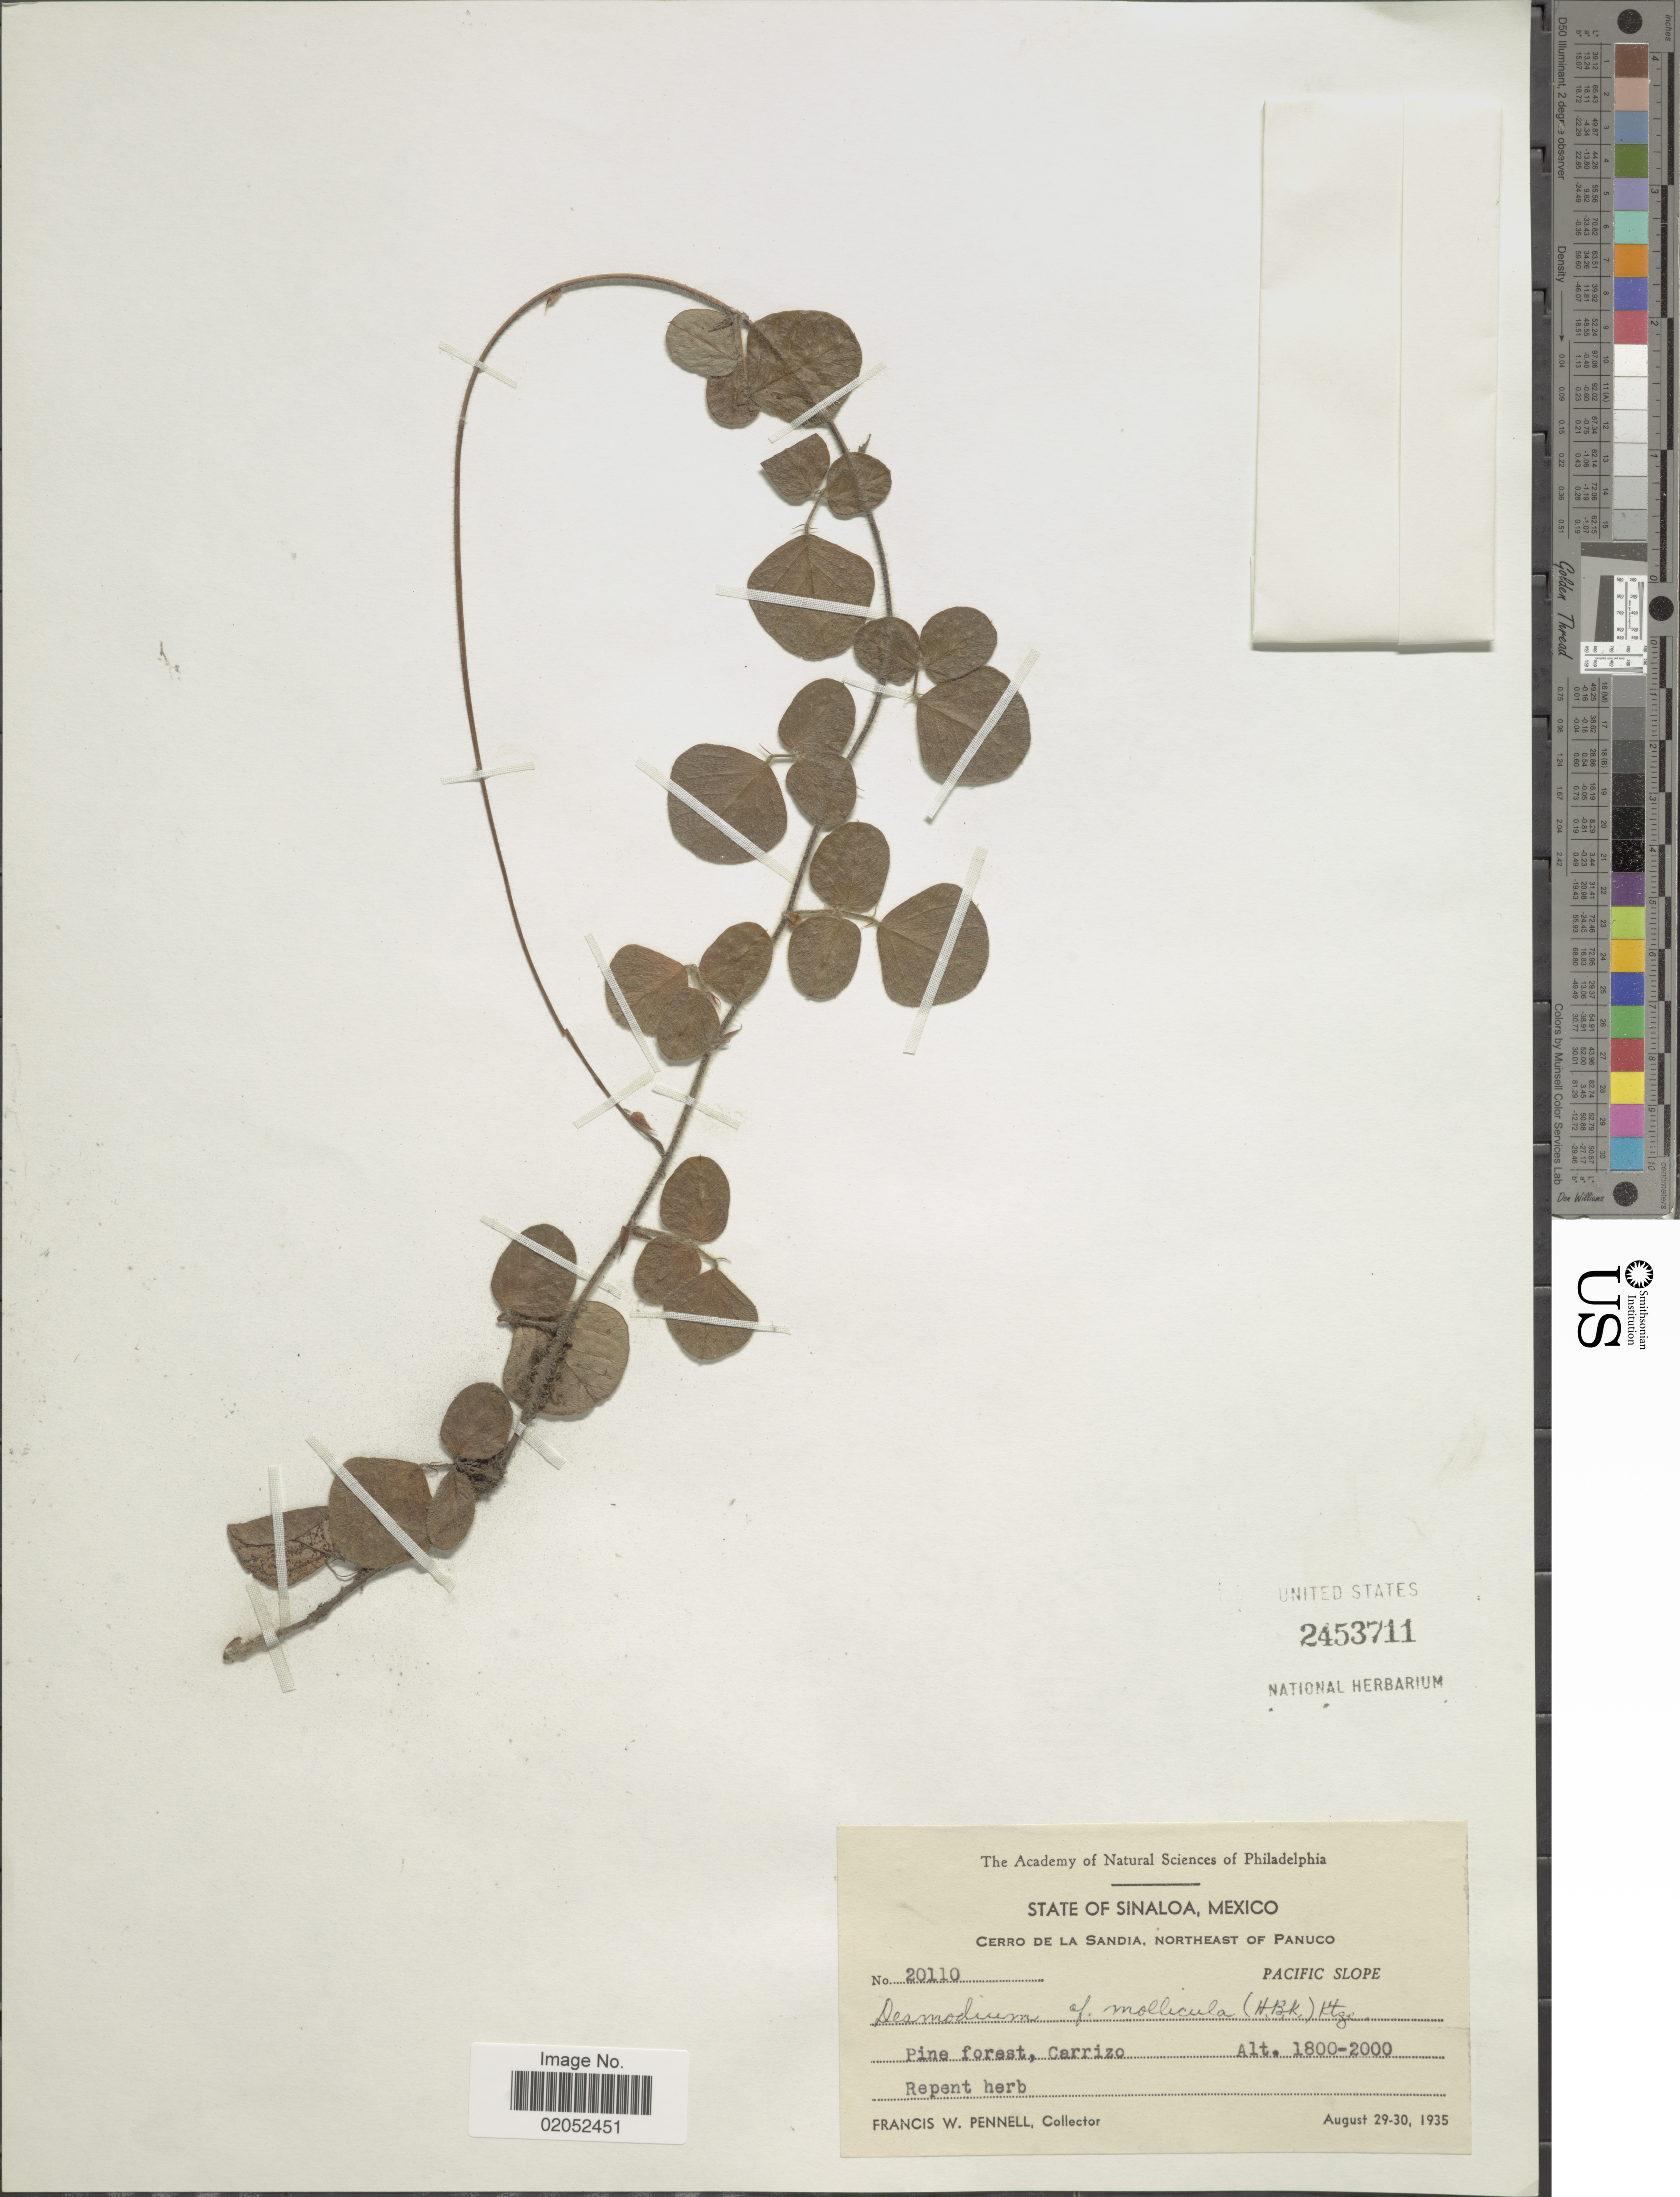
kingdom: Plantae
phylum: Tracheophyta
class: Magnoliopsida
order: Fabales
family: Fabaceae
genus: Desmodium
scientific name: Desmodium molliculum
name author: (Kunth) DC.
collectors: F. W. Pennell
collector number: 20110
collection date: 1935-08-29/1935-08-30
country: Mexico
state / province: Sinaloa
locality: Sinaloa, Mexico. Pine forest, Carrizo. Cerro de la Sandia, Northeast of Panuco, Pacific Slope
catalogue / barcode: US 2453711